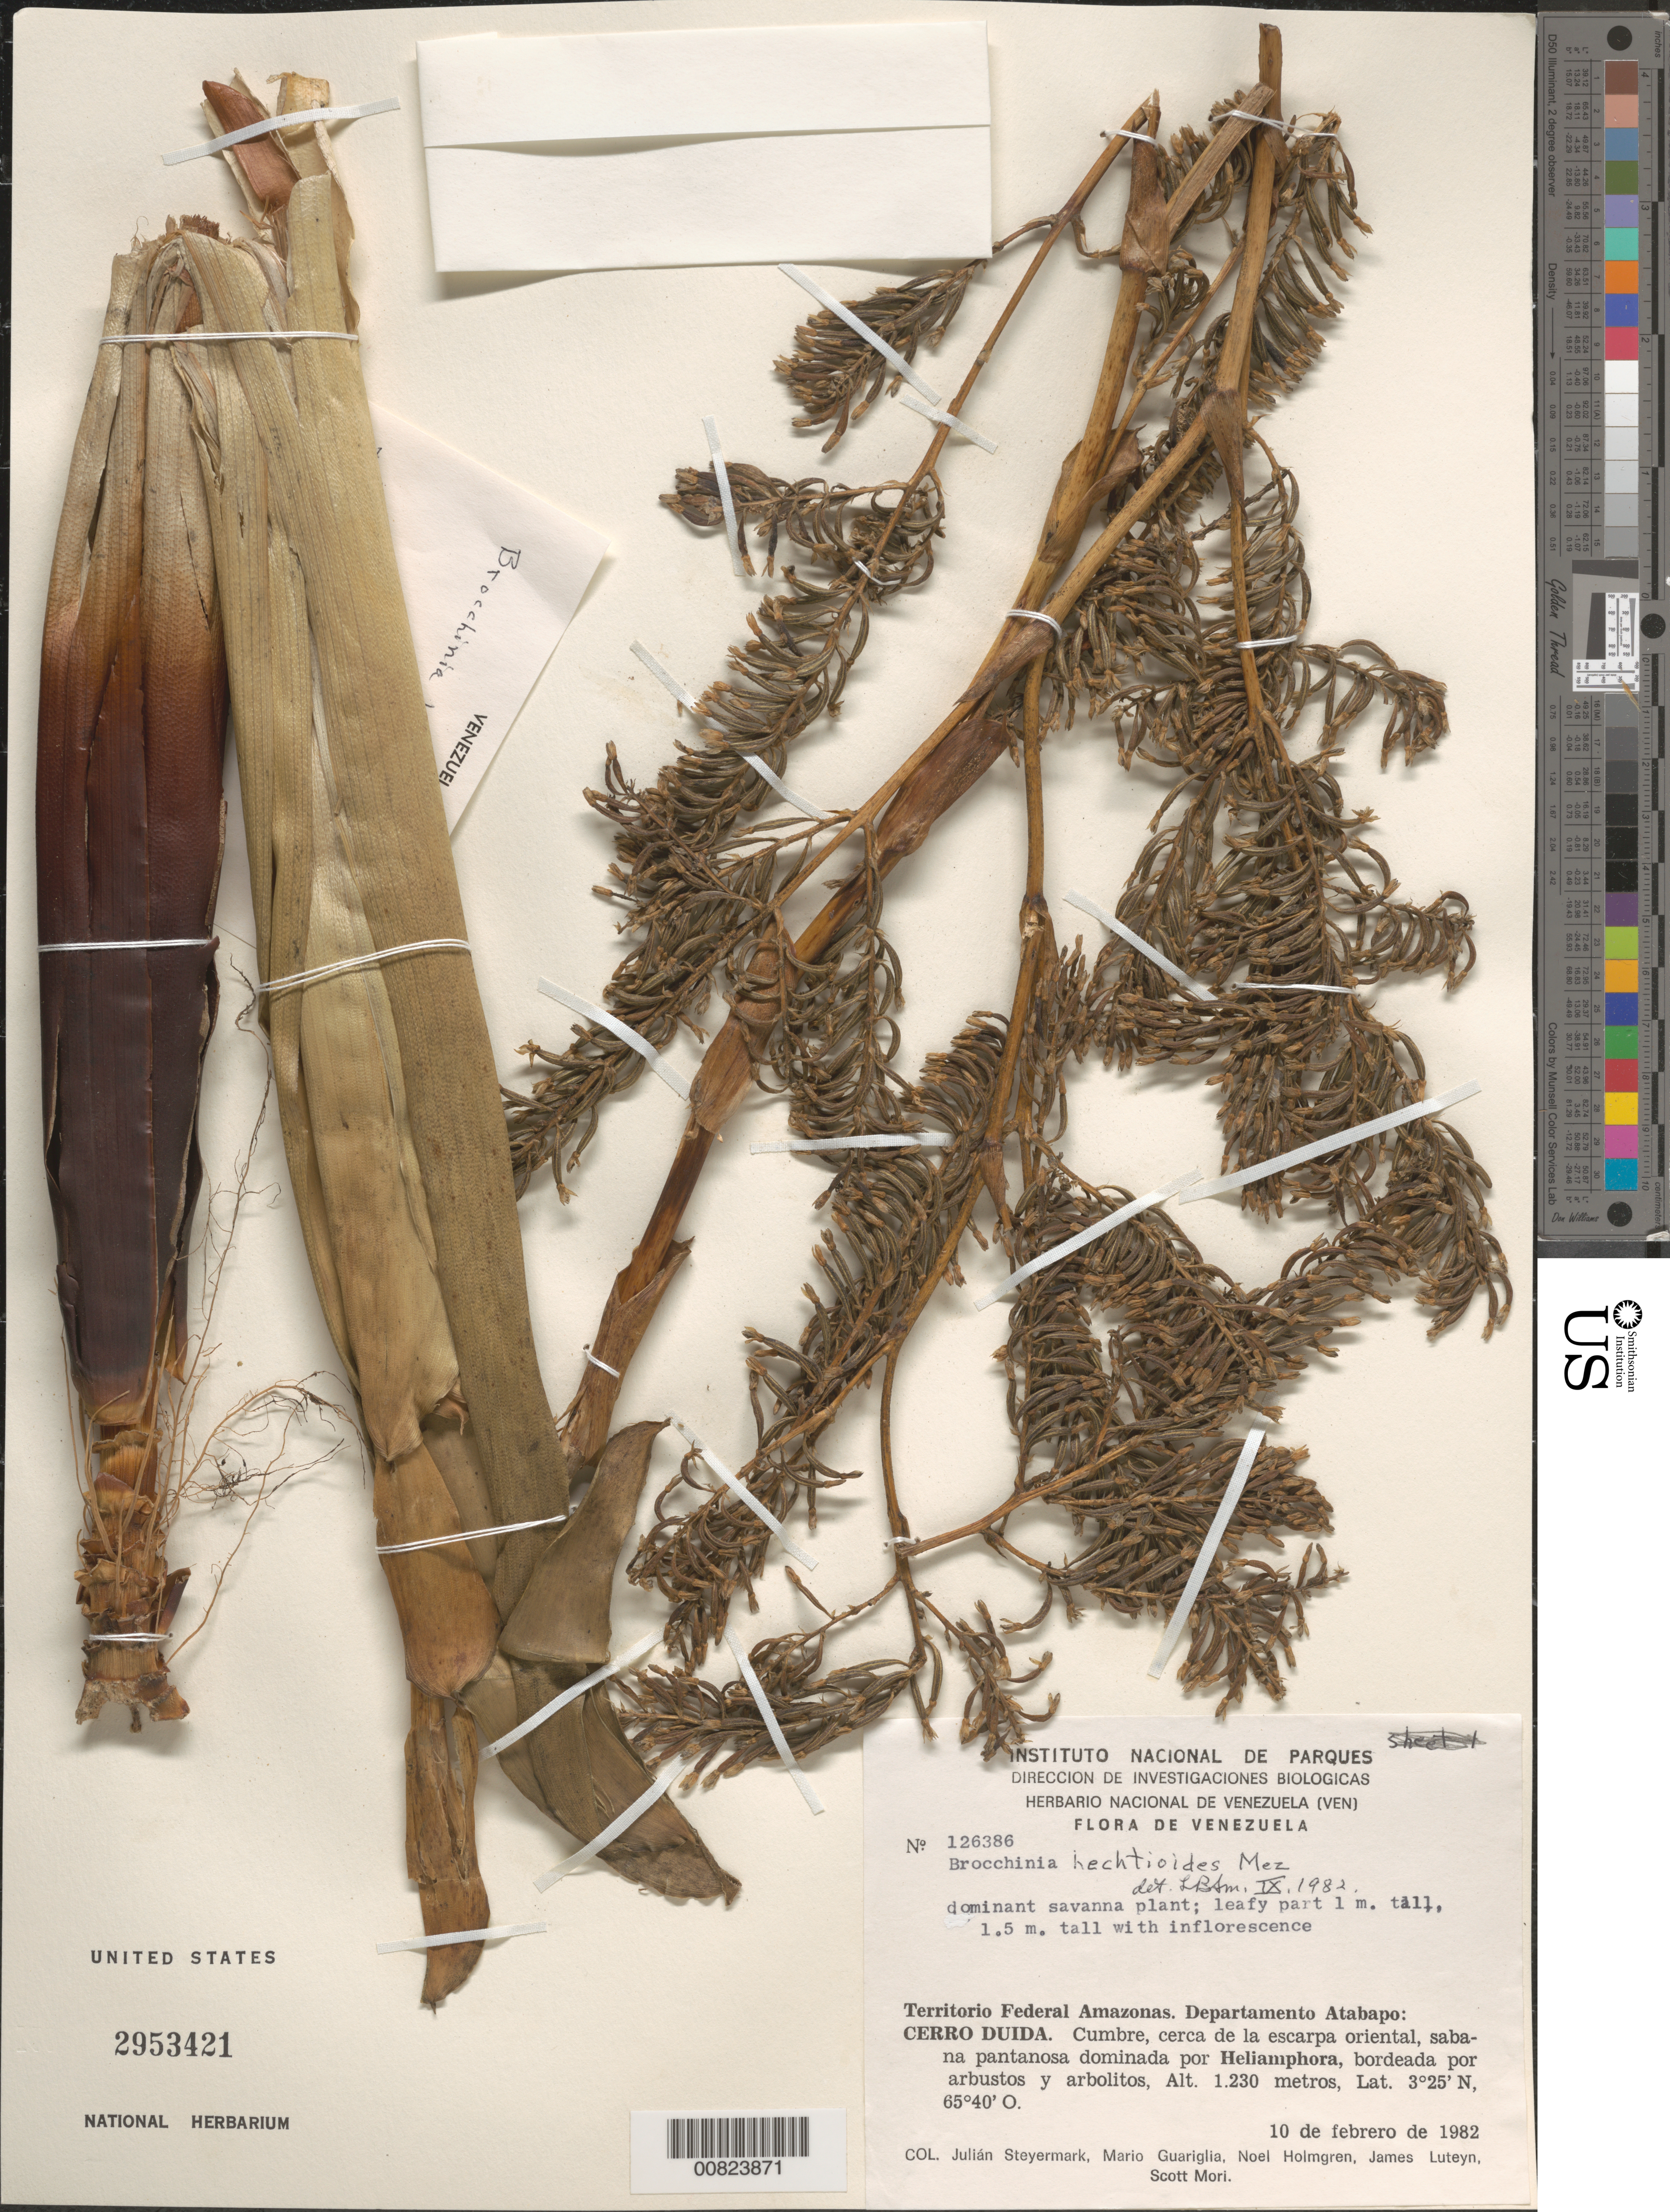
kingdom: Plantae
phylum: Tracheophyta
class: Liliopsida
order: Poales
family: Bromeliaceae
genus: Brocchinia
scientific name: Brocchinia hechtioides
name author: Mez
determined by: Smith, Lyman B., (US), NMNH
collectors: J. Steyermark, M. Guariglia P., N. H. Holmgren, J. L. Luteyn & S. Mori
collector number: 126386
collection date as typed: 10-Feb-82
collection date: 1982-02-10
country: Venezuela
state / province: Amazonas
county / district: Atabapo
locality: Cerro Duida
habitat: Sabana pantanosa dominada por Heliamphora, bordeada por arubstos y arbolitos.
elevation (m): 1230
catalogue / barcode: US 2953421